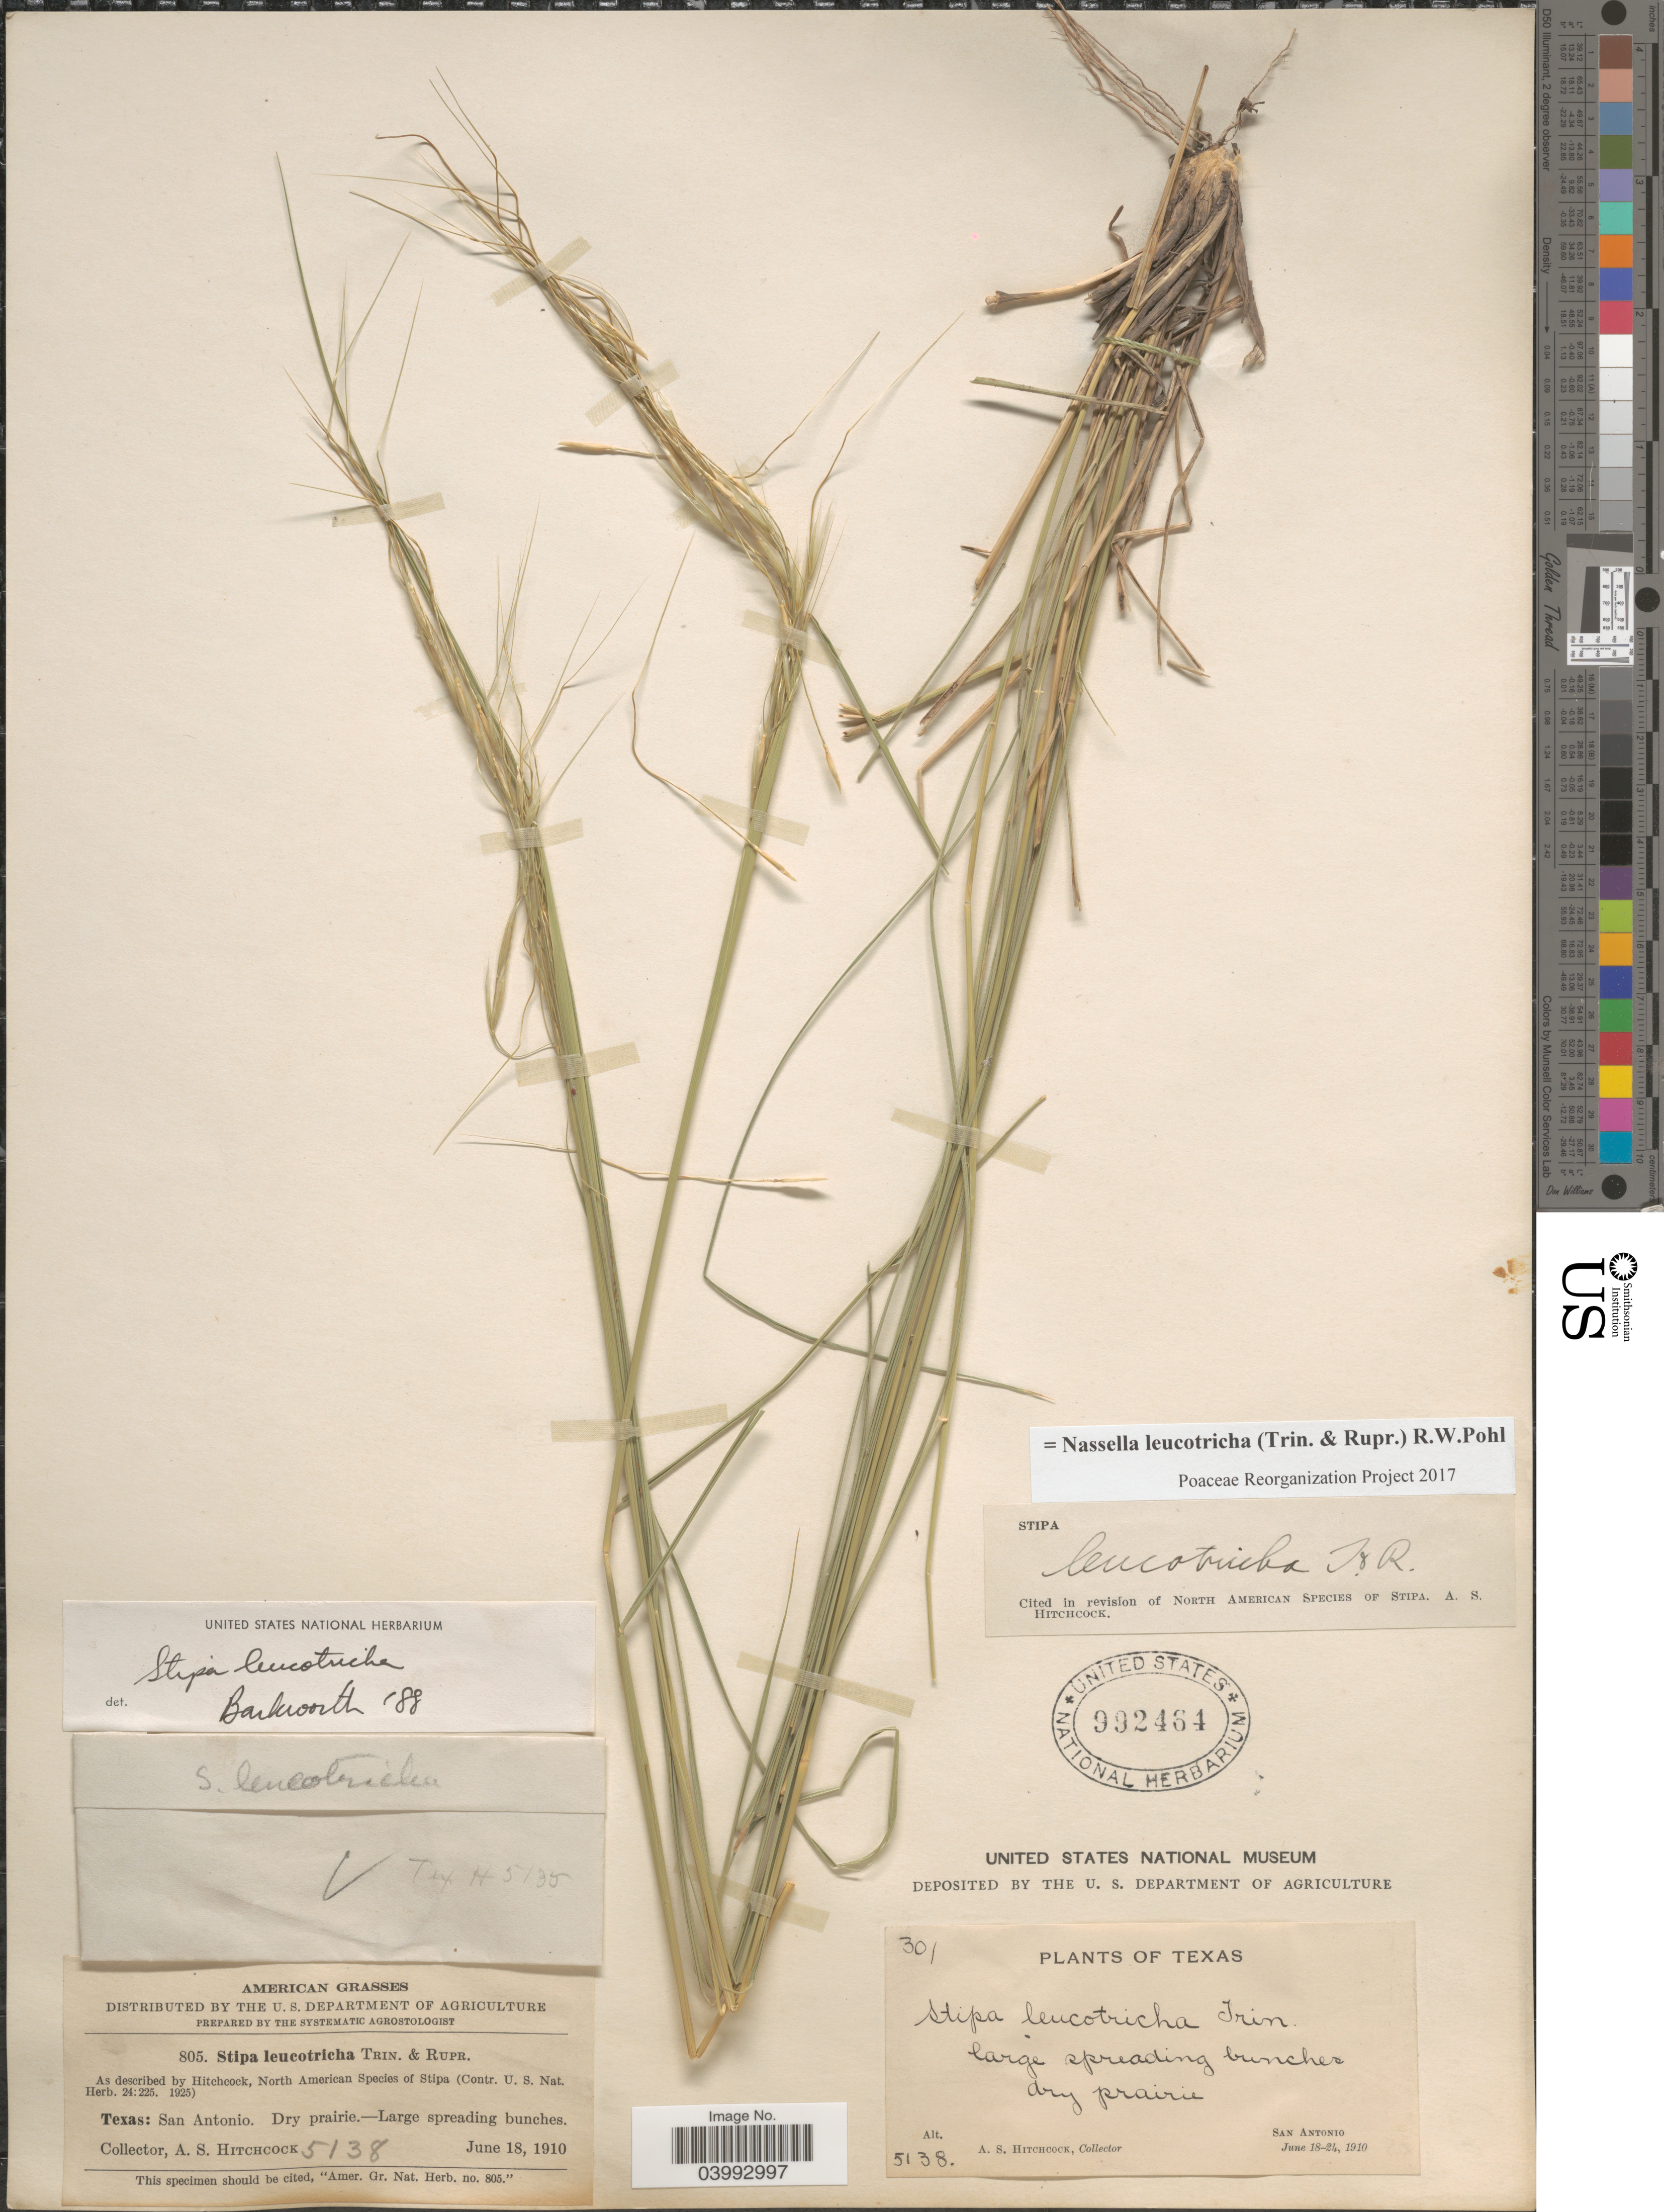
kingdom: Plantae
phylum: Tracheophyta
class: Liliopsida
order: Poales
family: Poaceae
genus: Nassella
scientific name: Nassella leucotricha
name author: (Trin. & Rupr.) R.W. Pohl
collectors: A. S. Hitchcock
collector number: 5138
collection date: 1910-06-18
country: United States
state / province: Texas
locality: San Antonio.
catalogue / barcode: US 992464